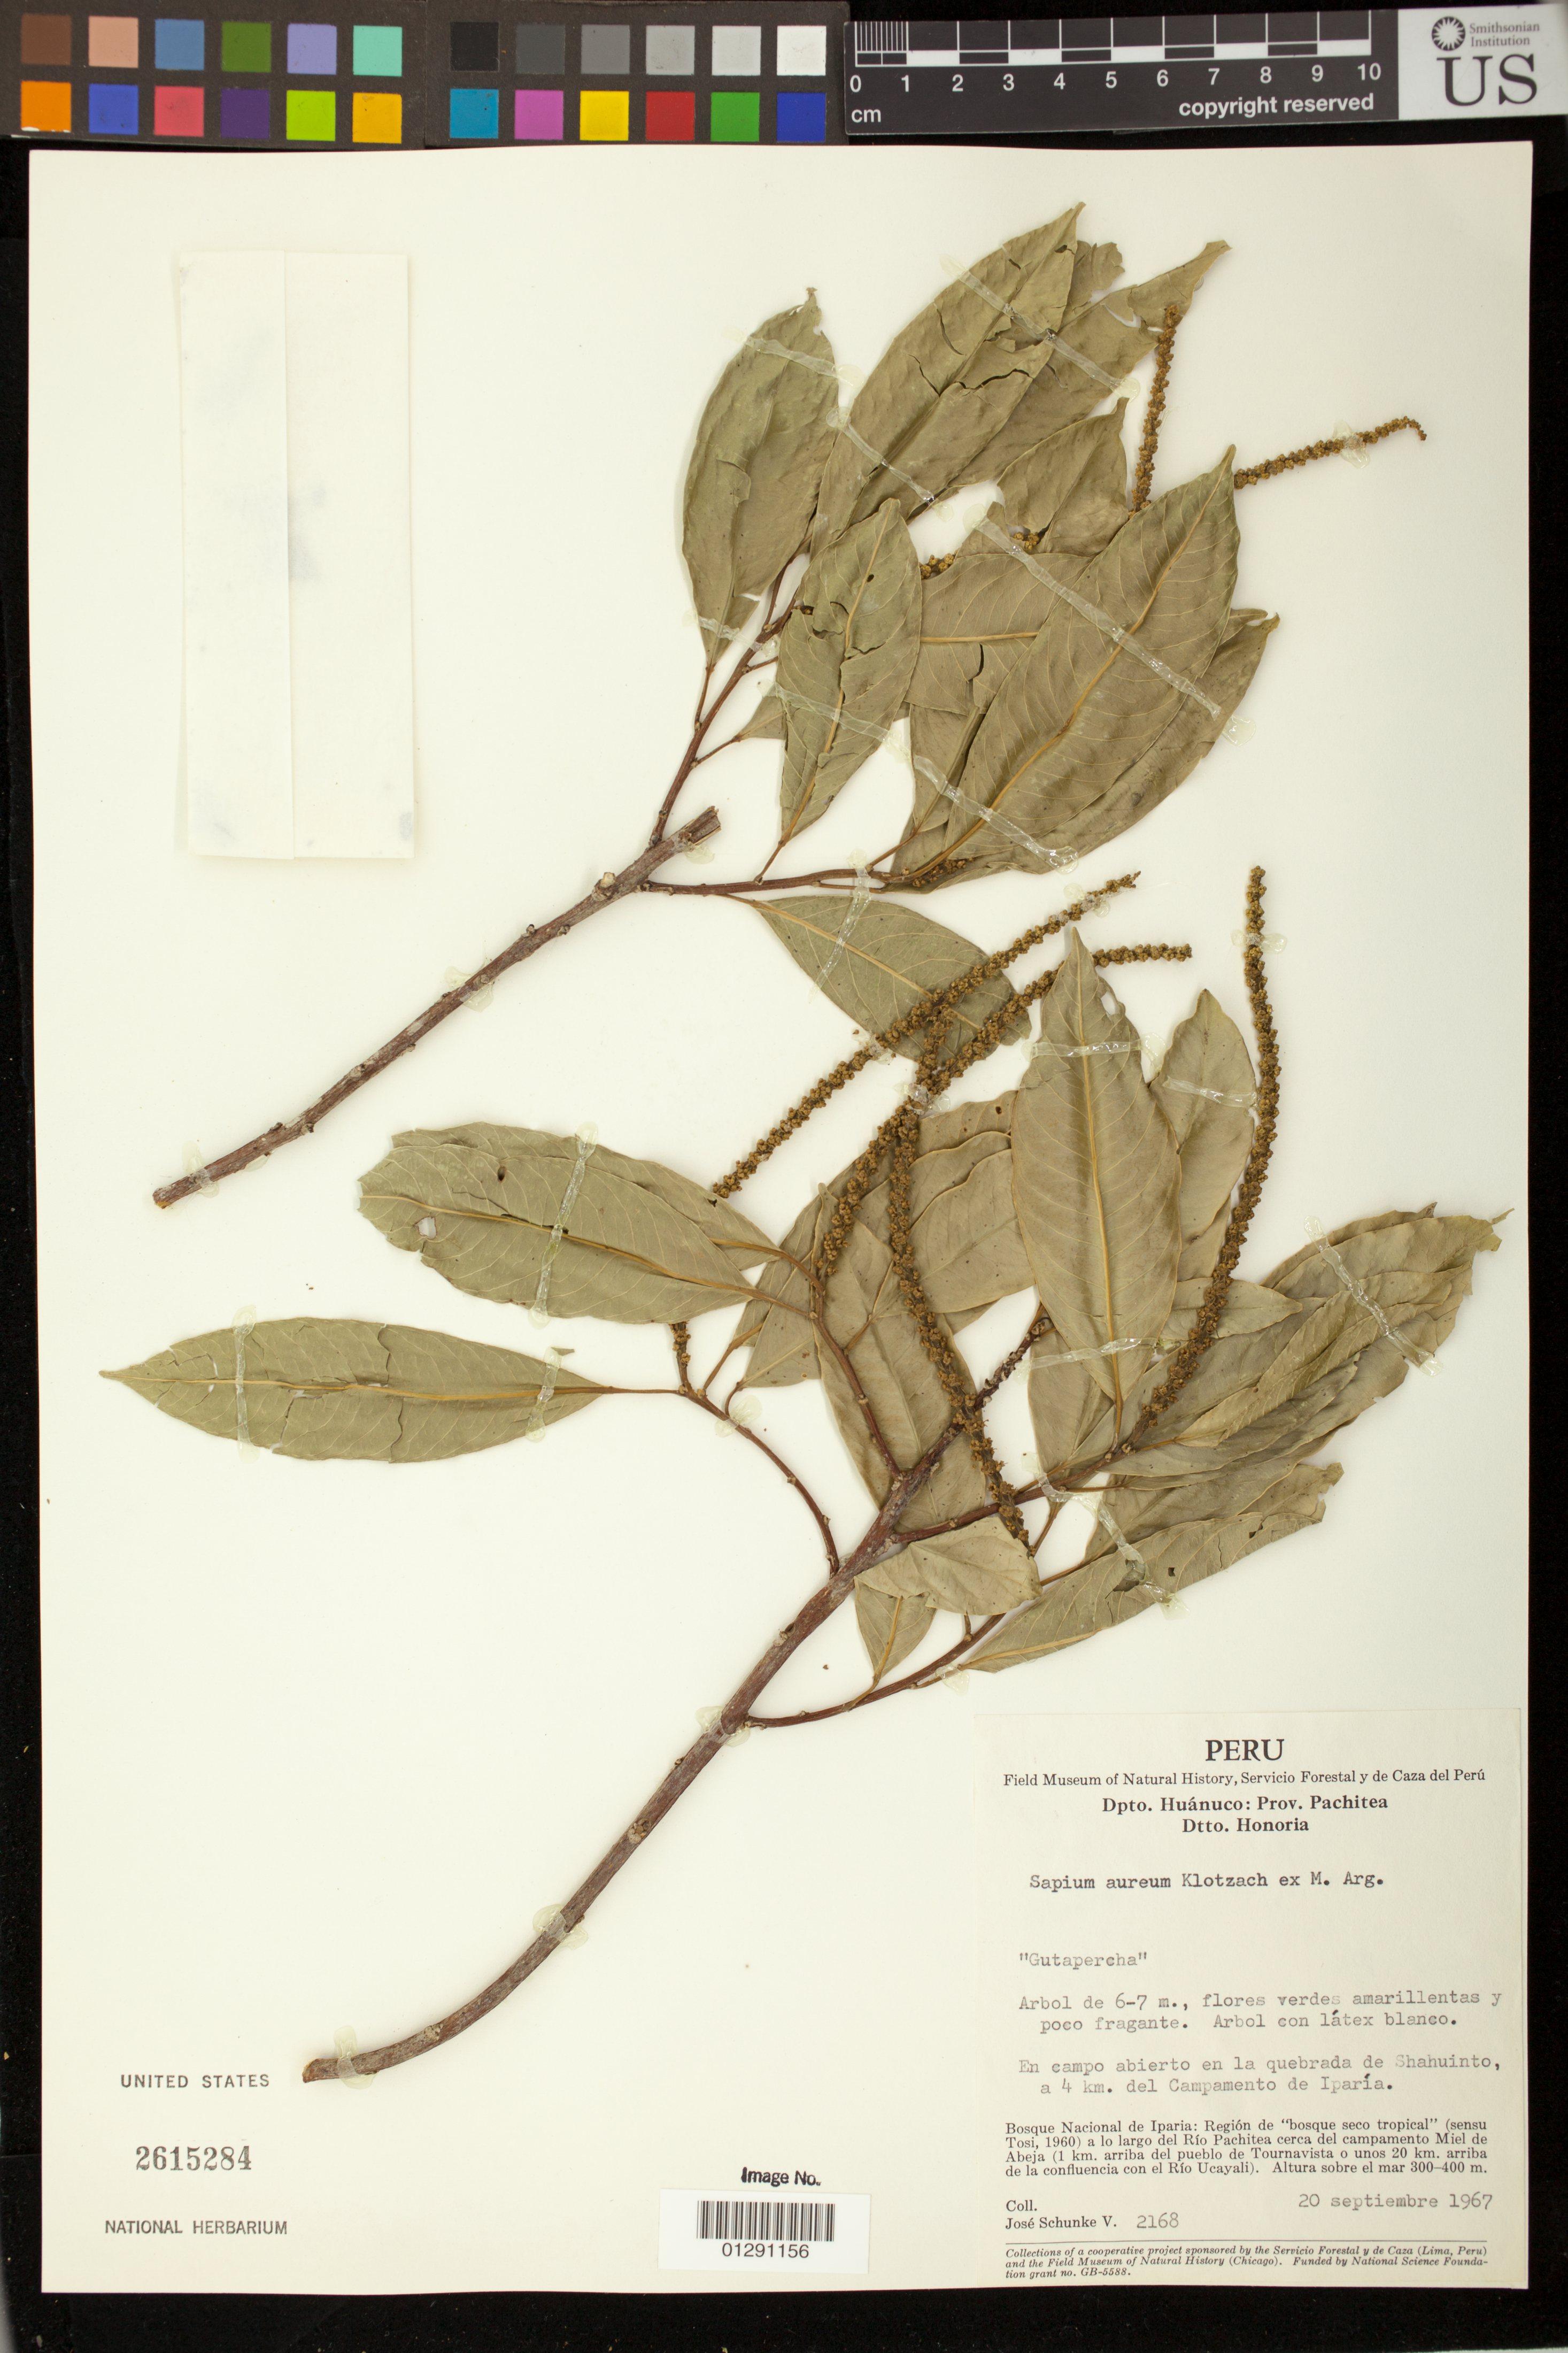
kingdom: Plantae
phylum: Tracheophyta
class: Magnoliopsida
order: Malpighiales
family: Euphorbiaceae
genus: Sapium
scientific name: Sapium aereum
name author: Klotzsch ex Müll. Arg.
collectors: J. Schunke Vigo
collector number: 2168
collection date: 1967-09-20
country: Peru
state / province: Huánuco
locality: Pachitea Dtto. Honoria,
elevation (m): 91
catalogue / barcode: US 2615284